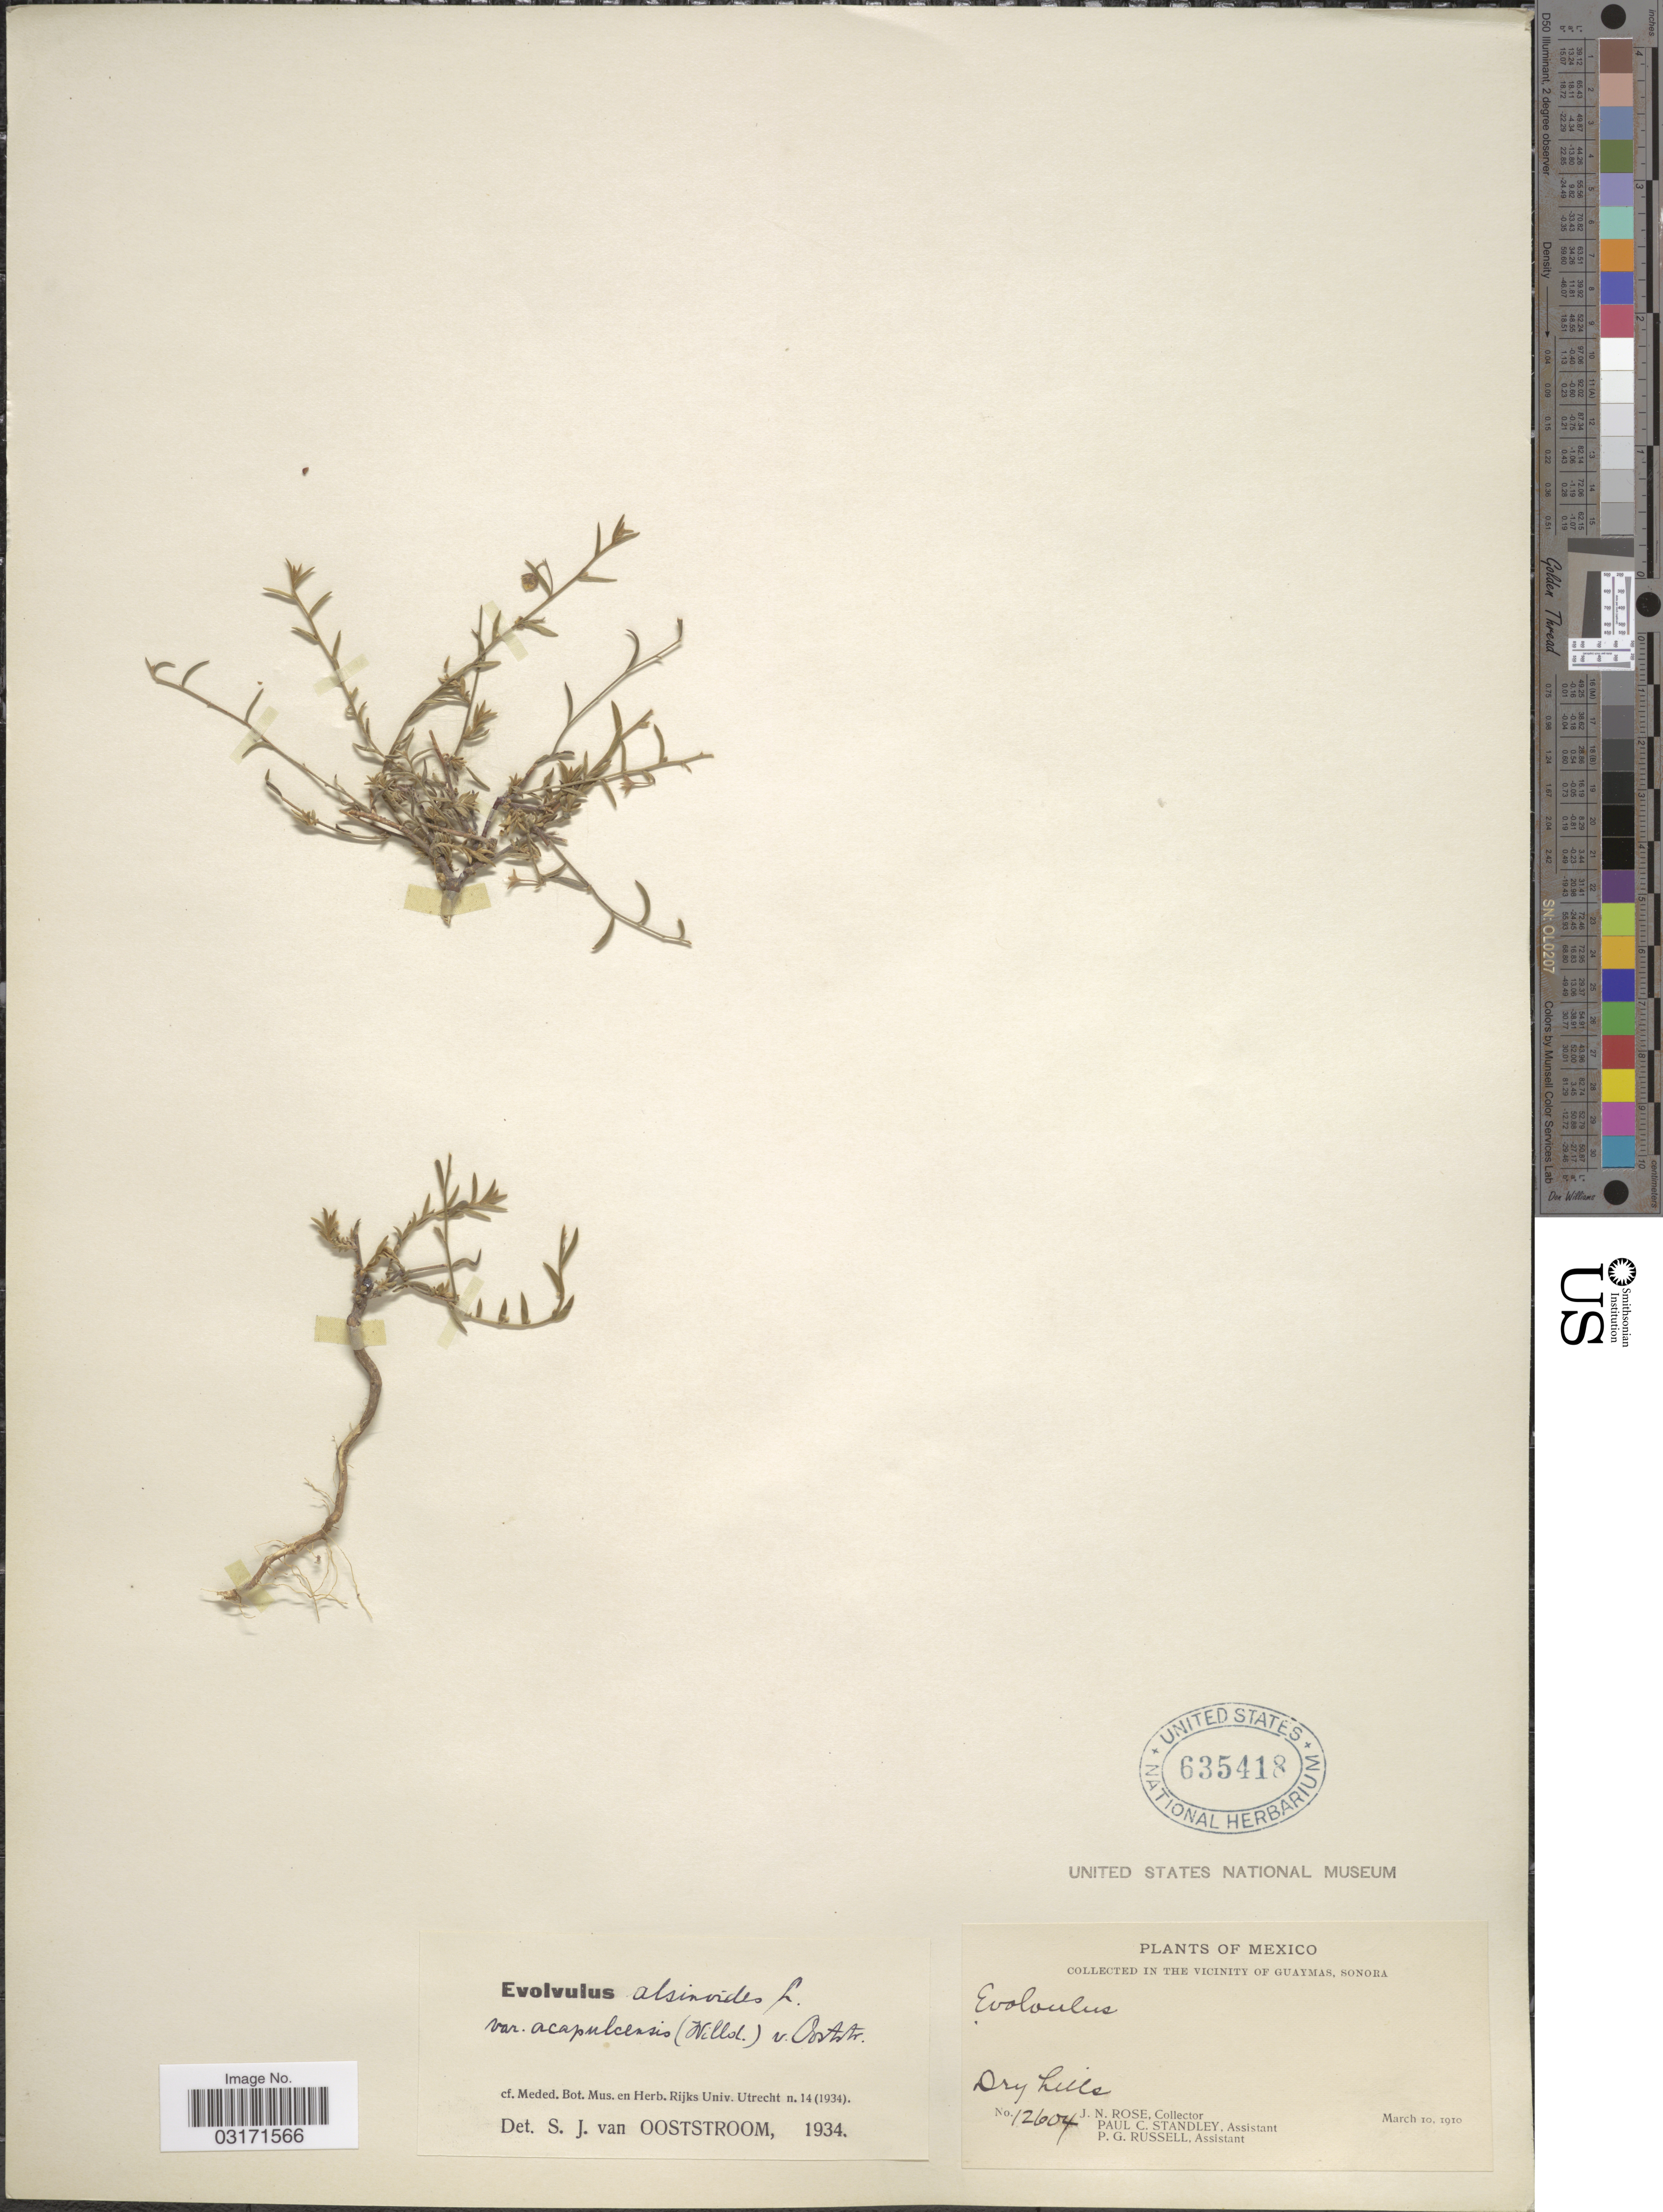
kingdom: Plantae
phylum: Tracheophyta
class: Magnoliopsida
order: Solanales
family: Convolvulaceae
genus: Evolvulus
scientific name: Evolvulus alsinoides var. acapulcensis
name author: (Willd. ex Schult.) Ooststr.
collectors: J. N. Rose, P. C. Standley & P. G. Russell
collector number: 12604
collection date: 1910-03-10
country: Mexico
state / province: Sonora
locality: In The Vicinity of Guaymas, Sonora.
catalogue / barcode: US 635418